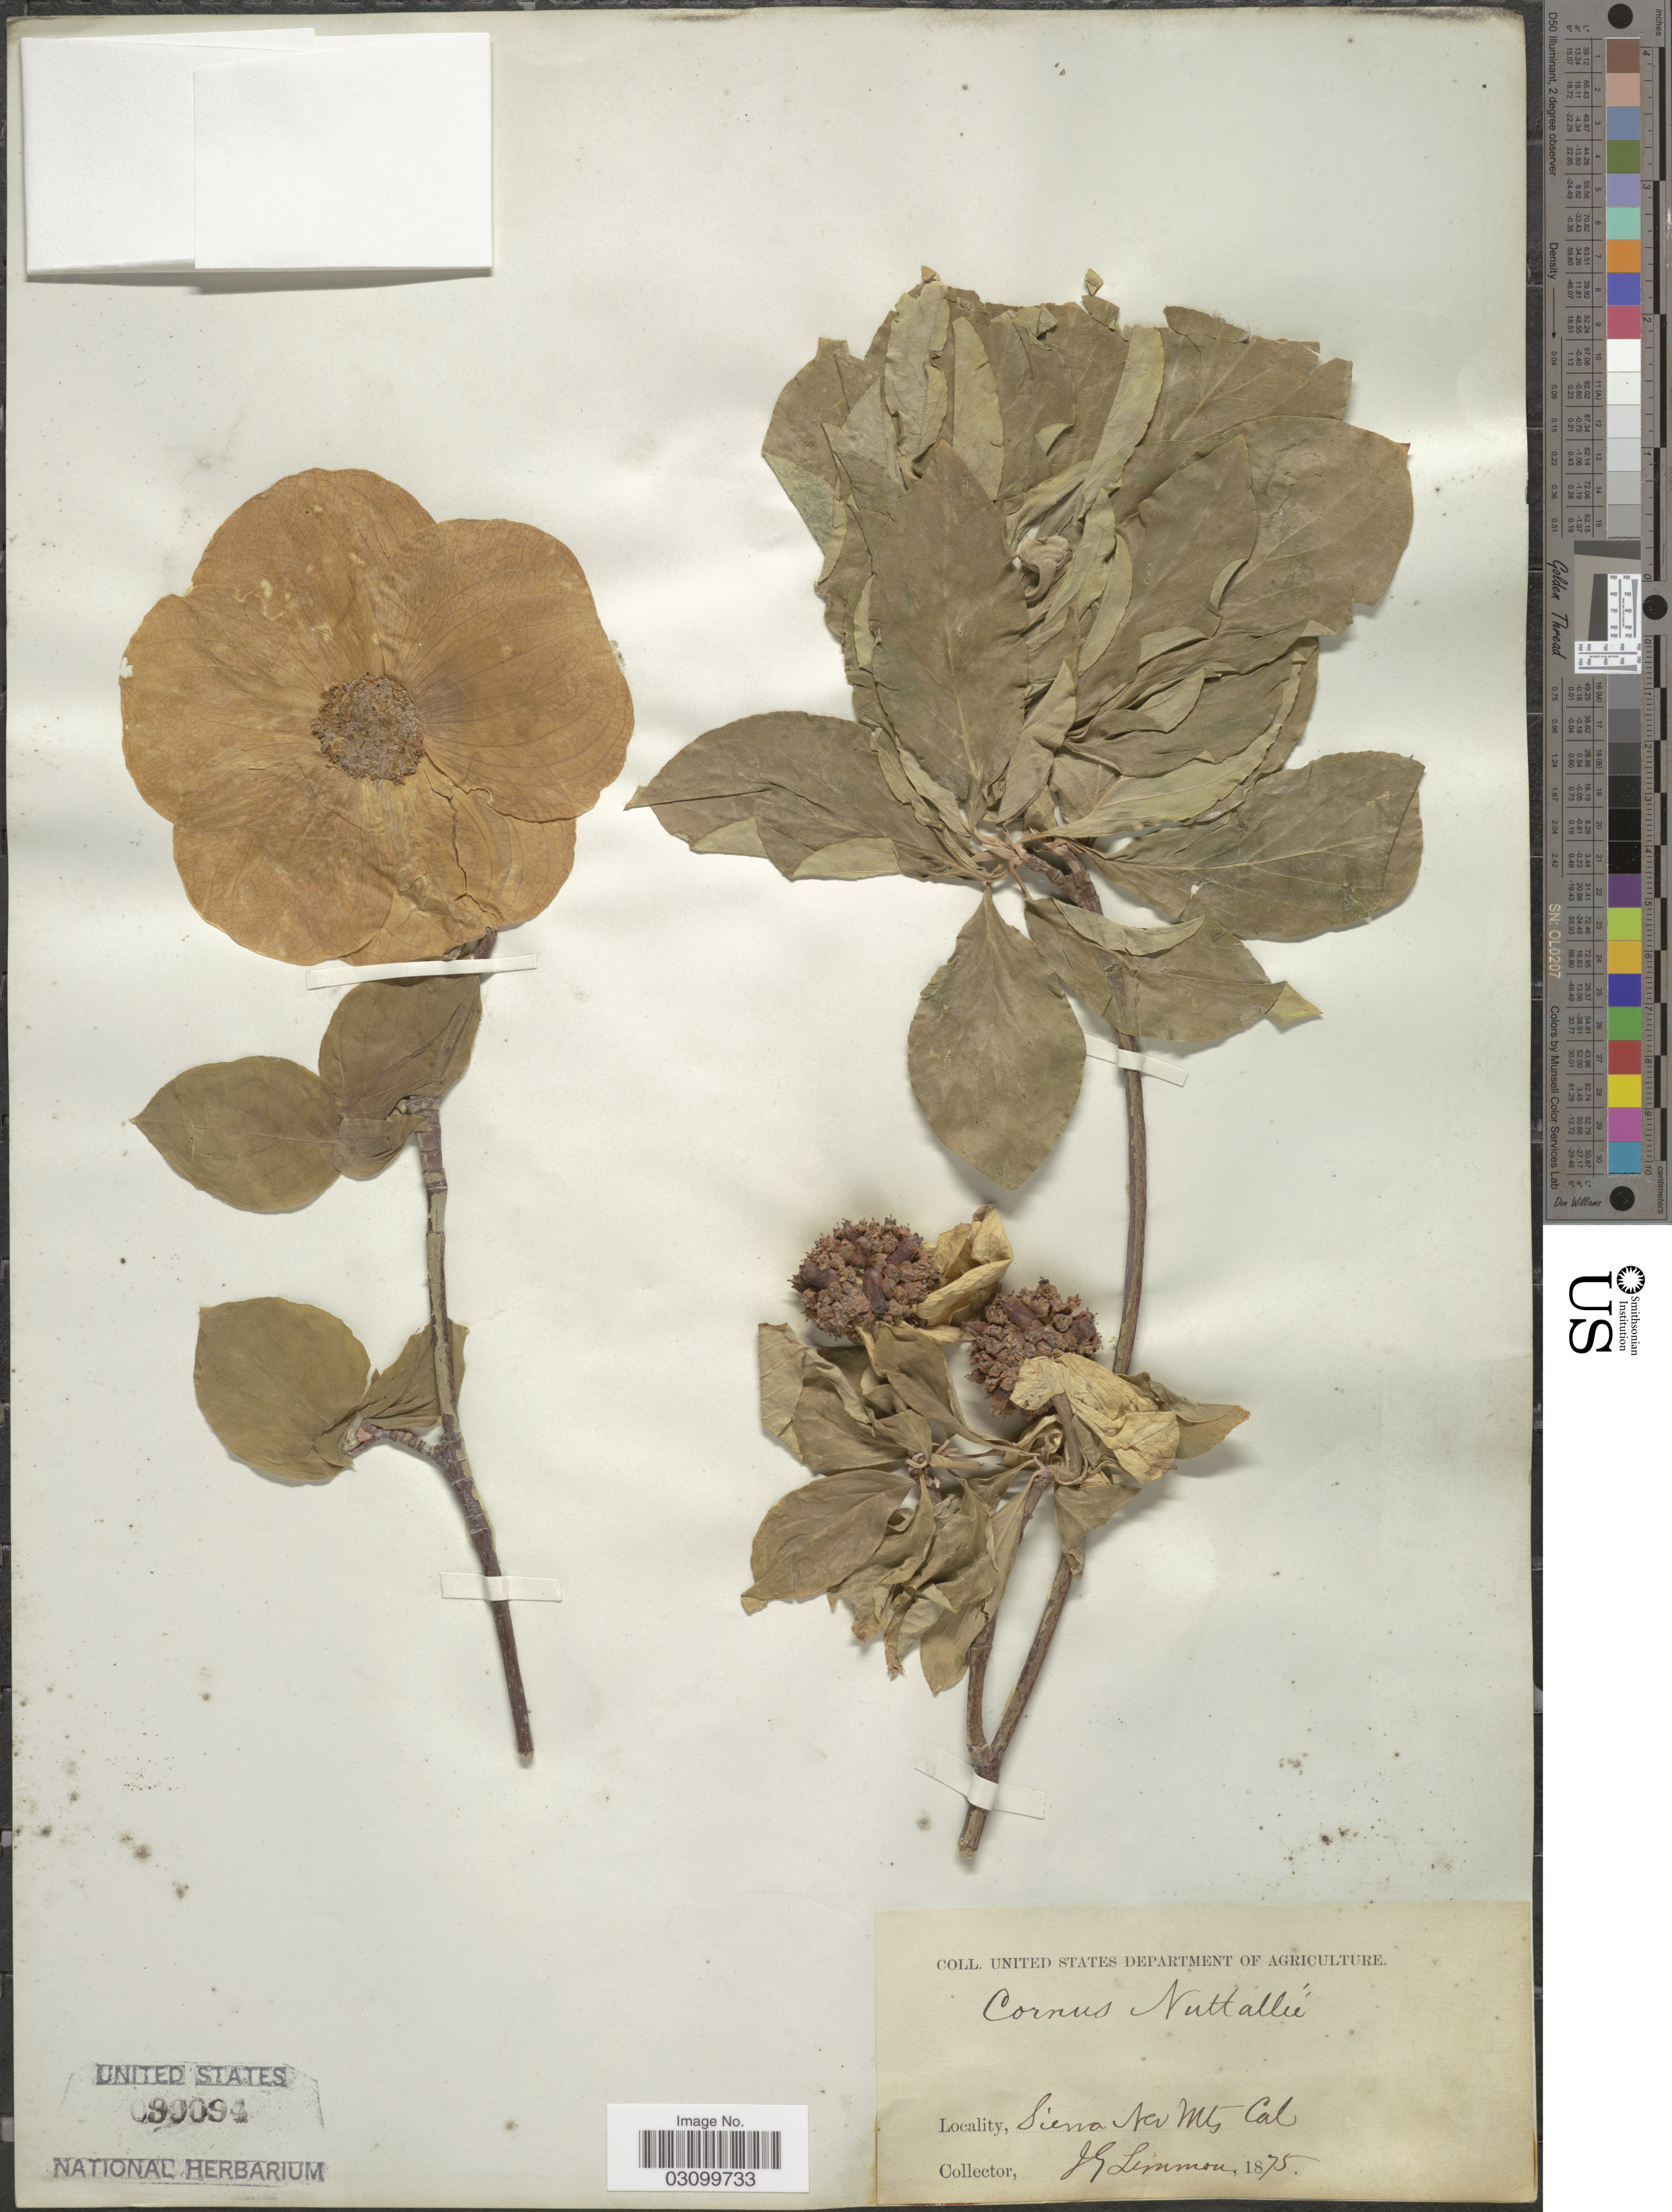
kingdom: Plantae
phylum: Tracheophyta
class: Magnoliopsida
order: Cornales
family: Cornaceae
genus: Cornus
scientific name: Cornus nuttallii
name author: Audubon ex Torr. & A. Gray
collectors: J. Lemmon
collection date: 1875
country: United States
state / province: California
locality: Sierra Nev. Mts.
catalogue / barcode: US 90094